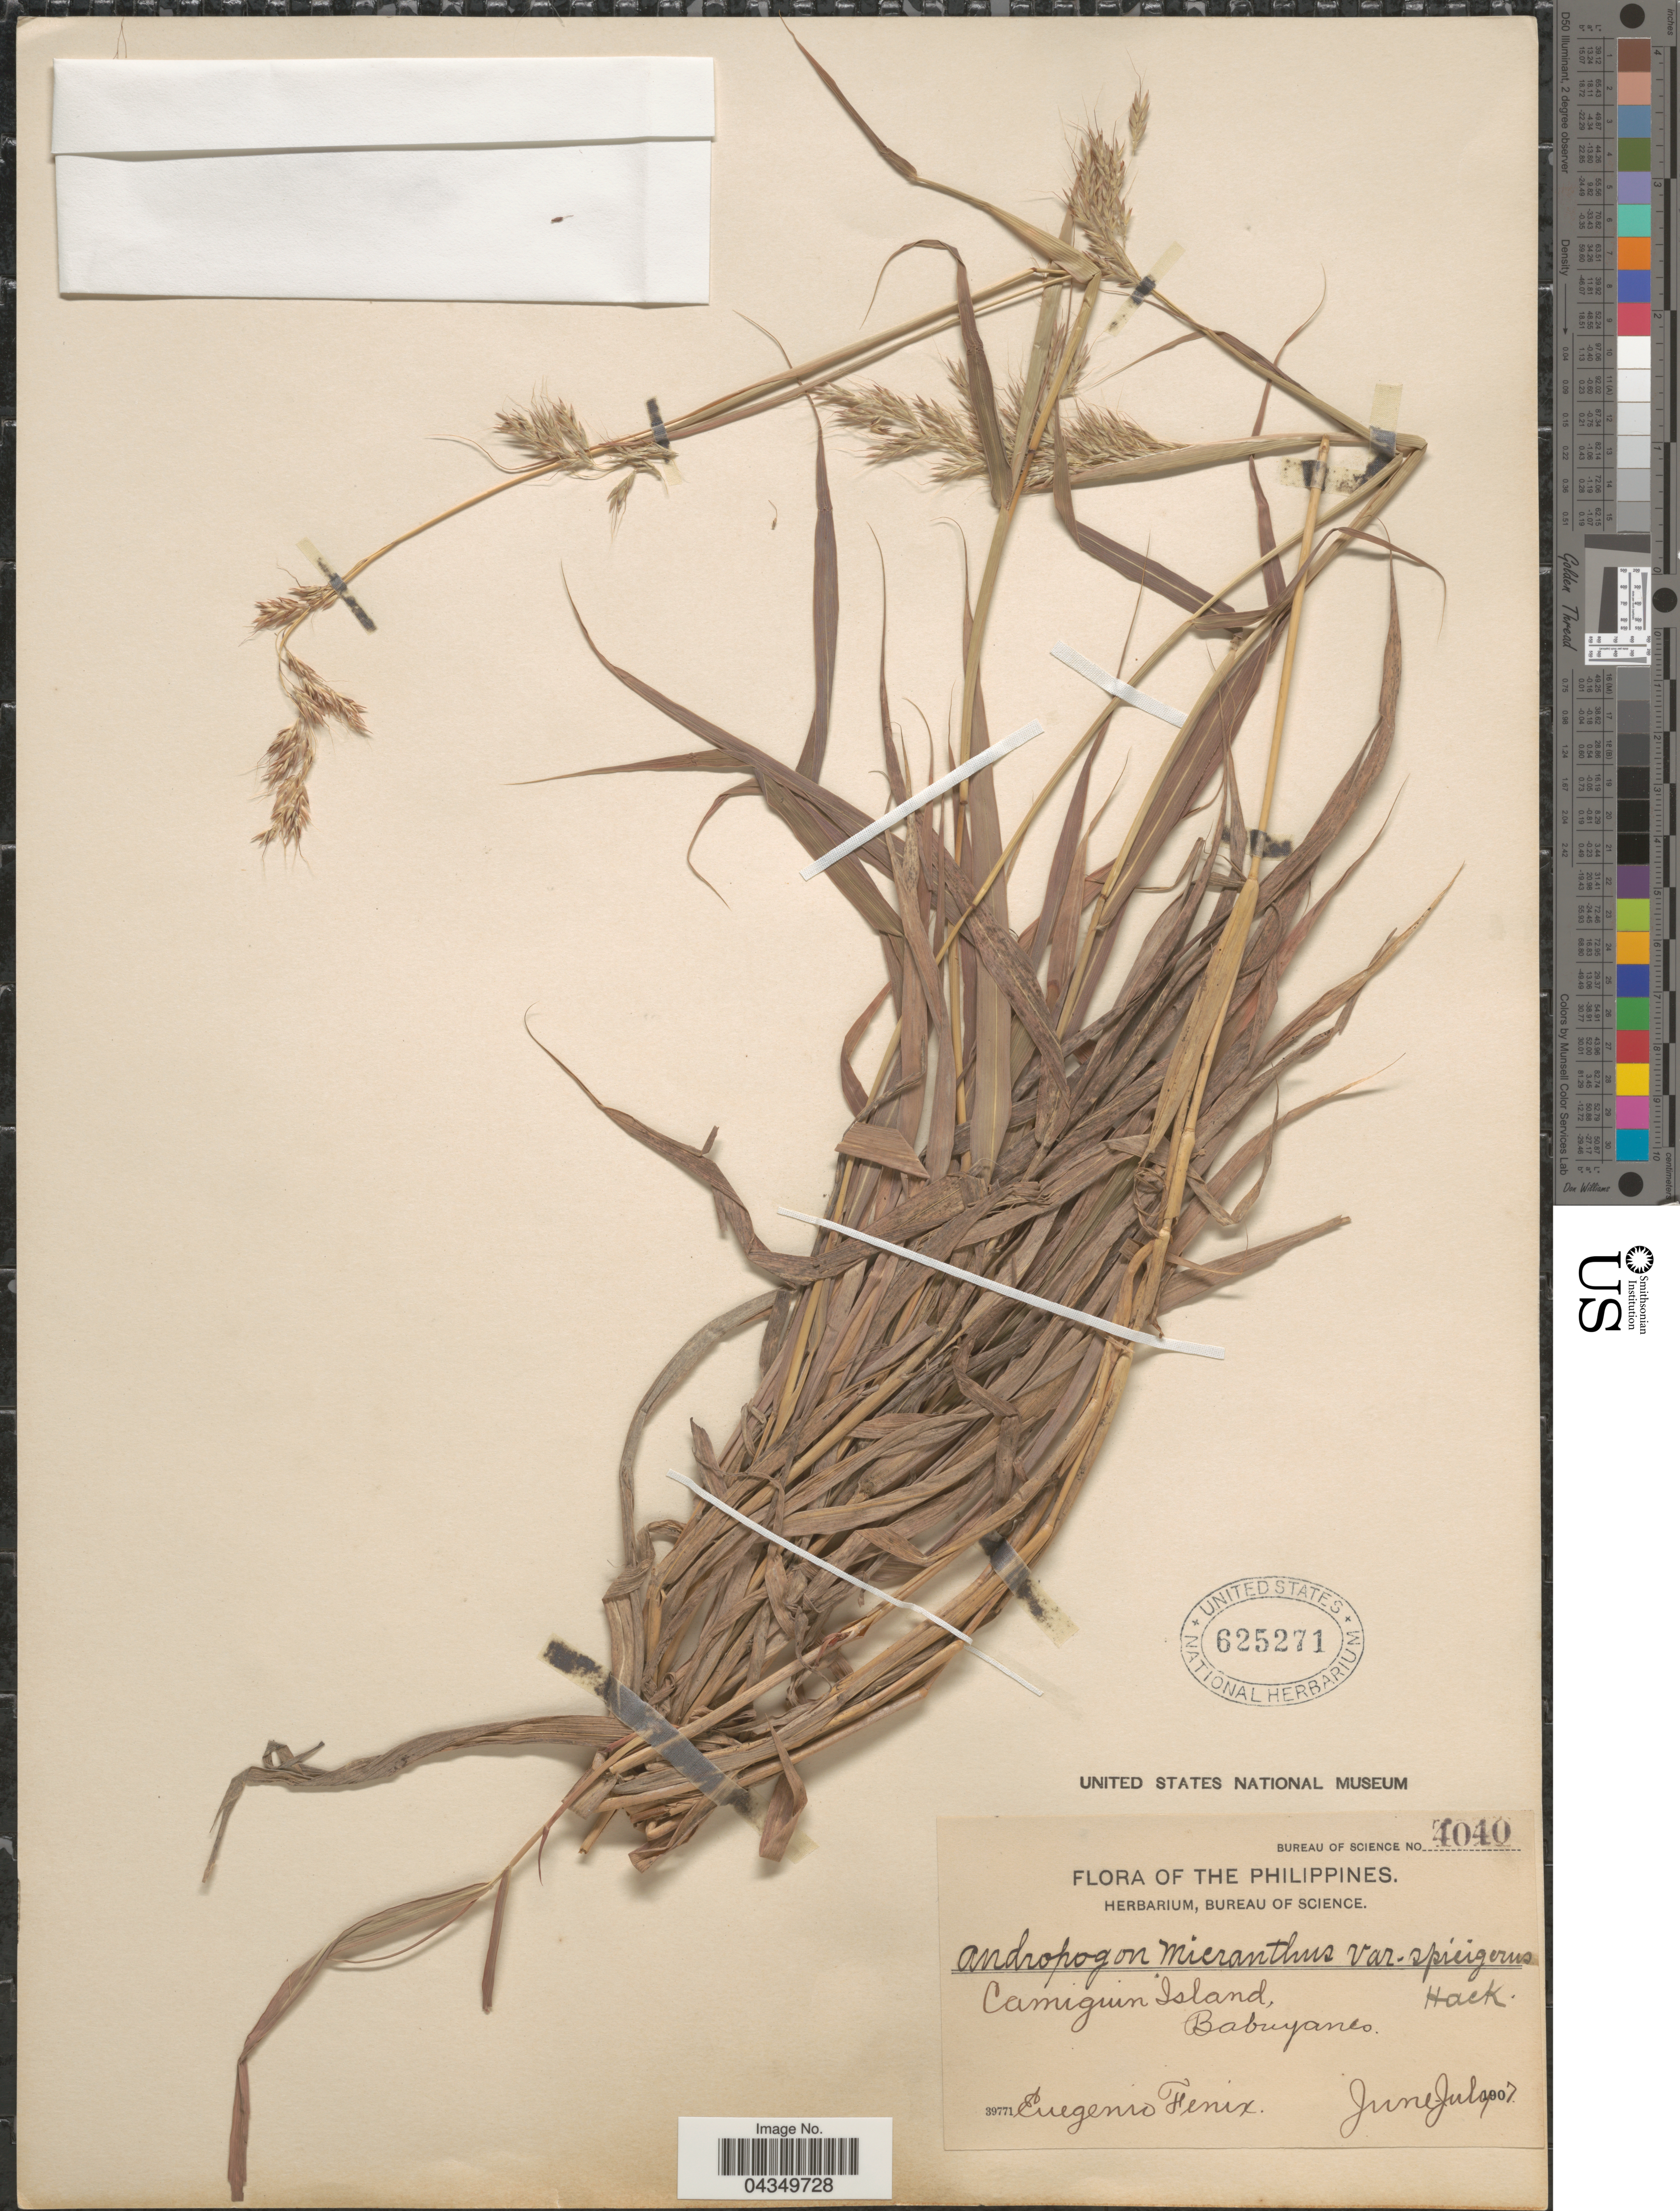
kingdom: Plantae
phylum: Tracheophyta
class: Liliopsida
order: Poales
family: Poaceae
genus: Capillipedium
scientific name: Capillipedium parviflorum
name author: (R. Br.) Stapf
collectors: E. Fénix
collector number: Bureau of Science 4040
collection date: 1907-06/1907-07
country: Philippines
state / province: Northern Mindanao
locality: Camiguin Island. Babuyanes.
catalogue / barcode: US 625271